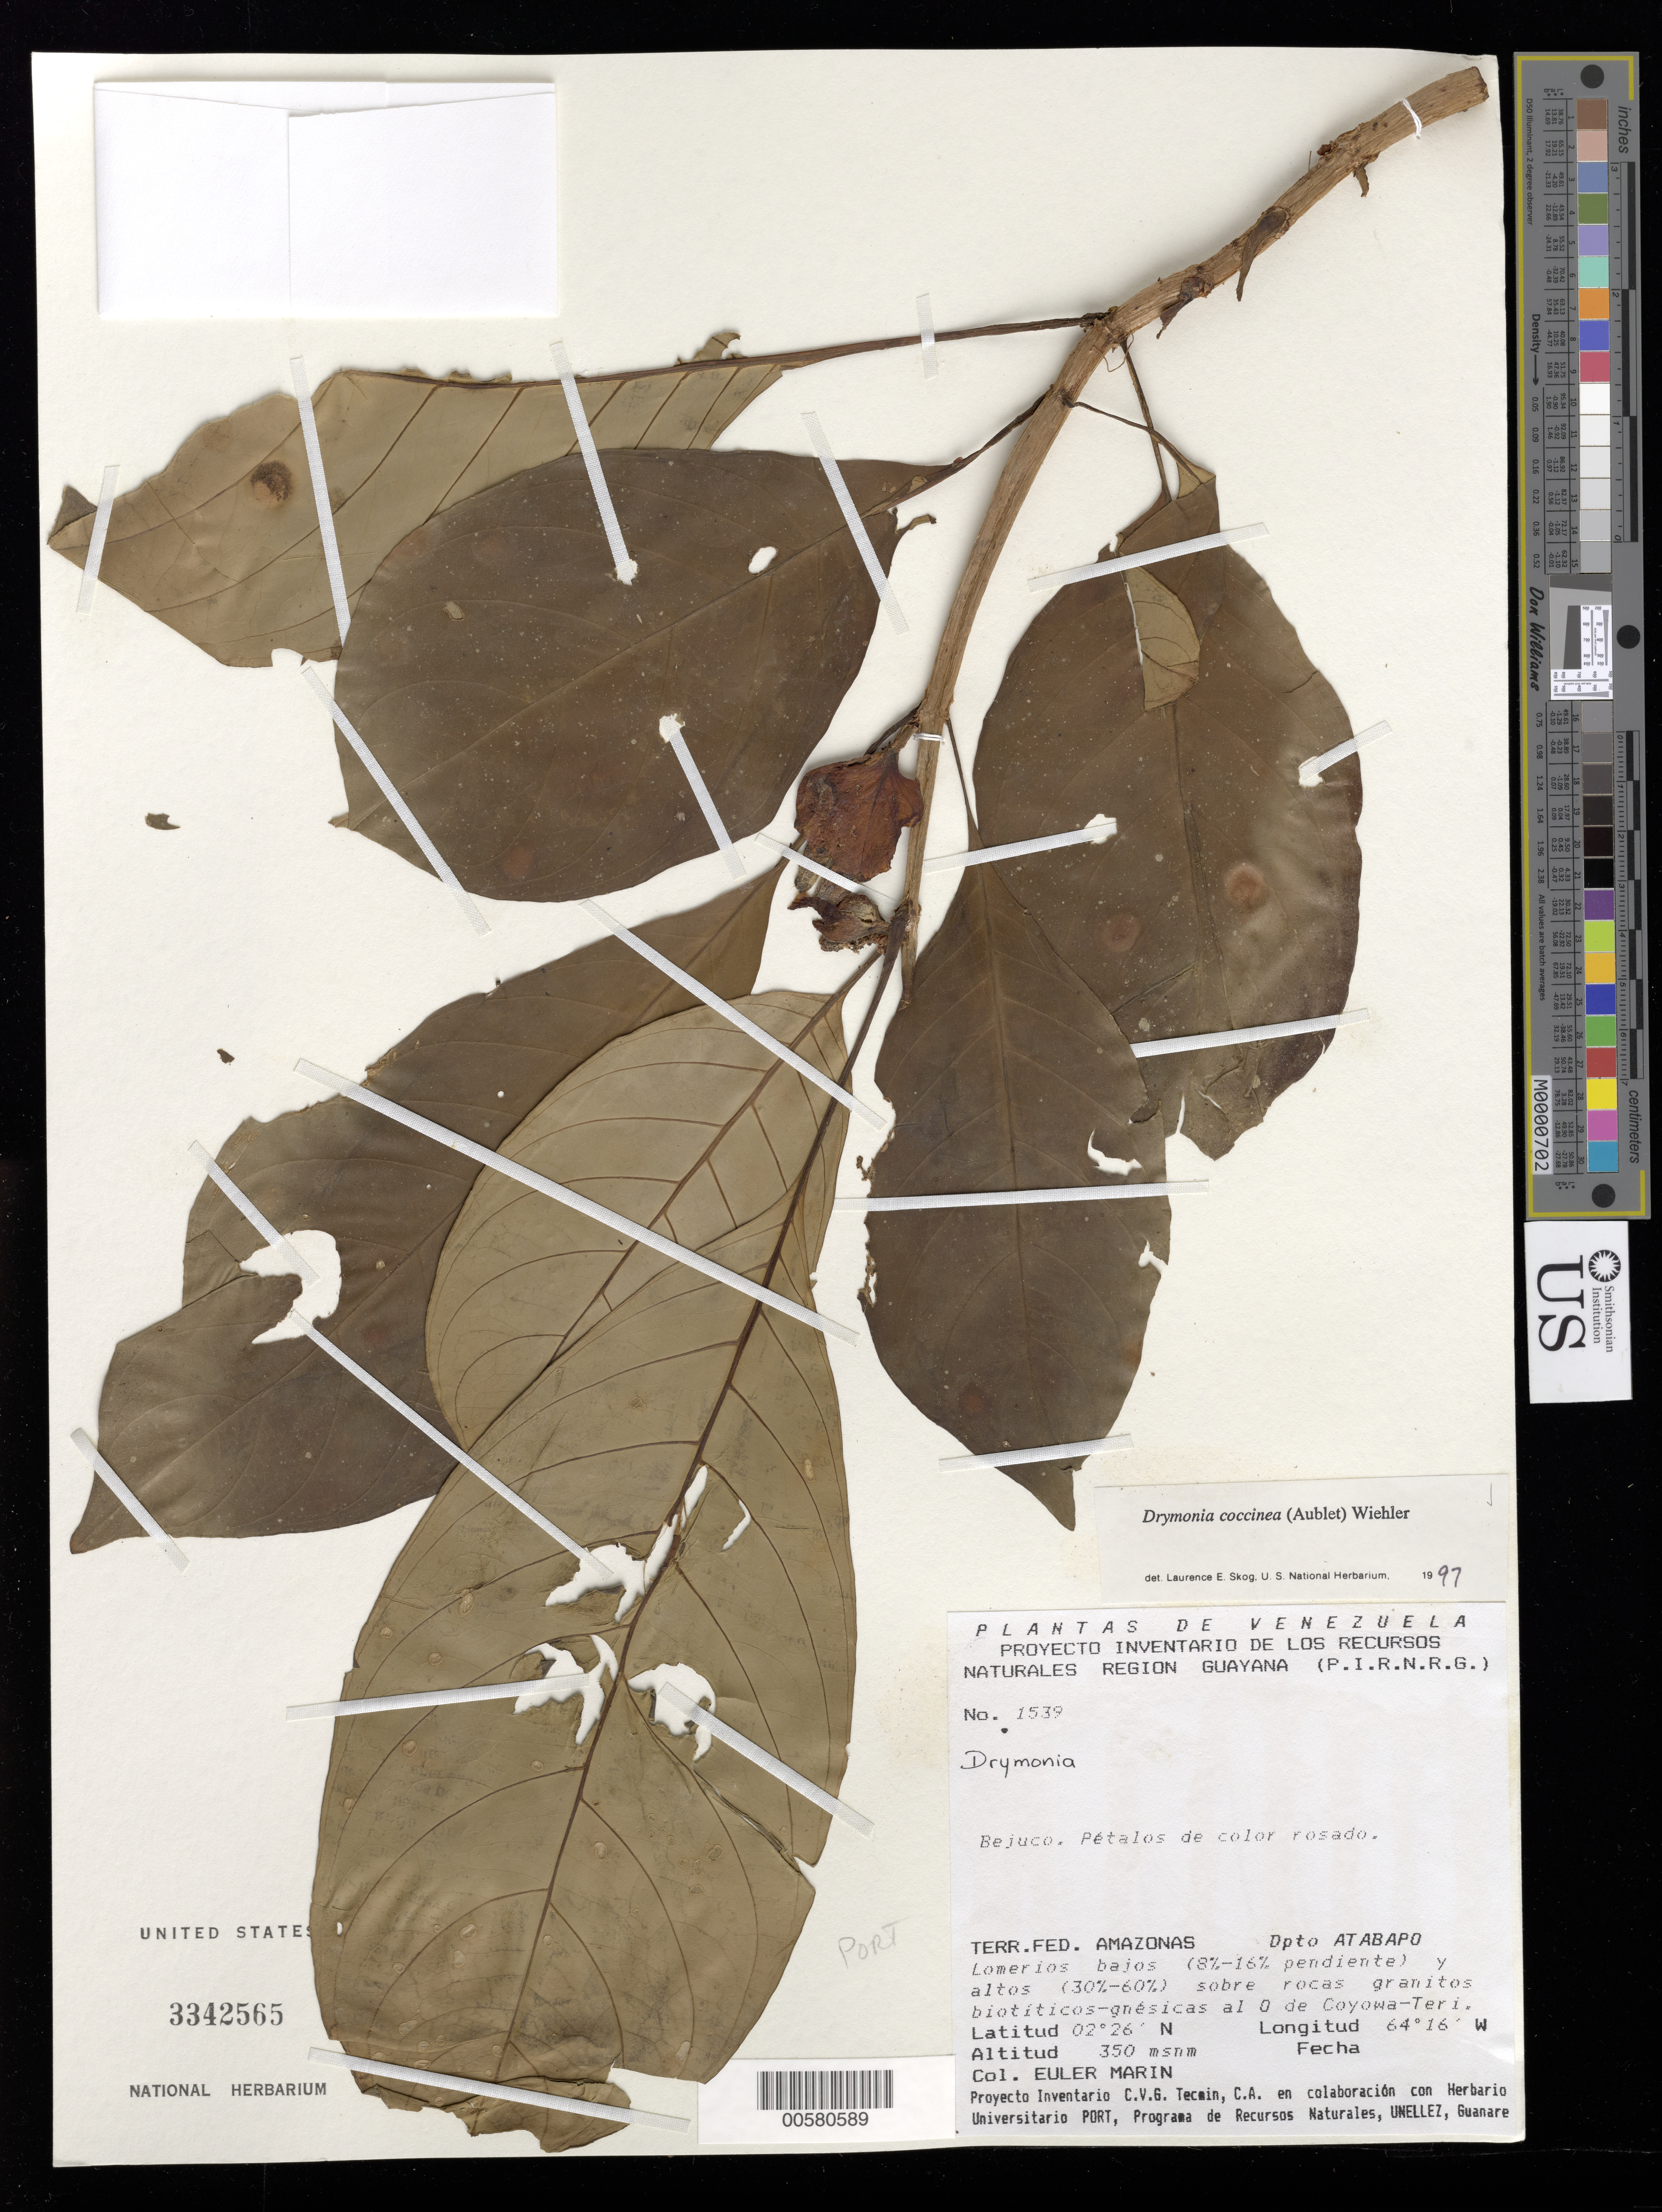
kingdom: Plantae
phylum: Tracheophyta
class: Magnoliopsida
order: Lamiales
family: Gesneriaceae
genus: Drymonia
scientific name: Drymonia coccinea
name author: (Aubl.) Wiehler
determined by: Skog, Laurence E.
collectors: E. Marin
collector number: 1539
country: Venezuela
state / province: Amazonas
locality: Dpto. Atabapo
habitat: Lomarios bajos (8%-16% pendiente) y altos (30%-60%) sobre rocas granitos biotíticos-gnésicas al 0 de Coyowa-Teri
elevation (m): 350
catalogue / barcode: US 3342565